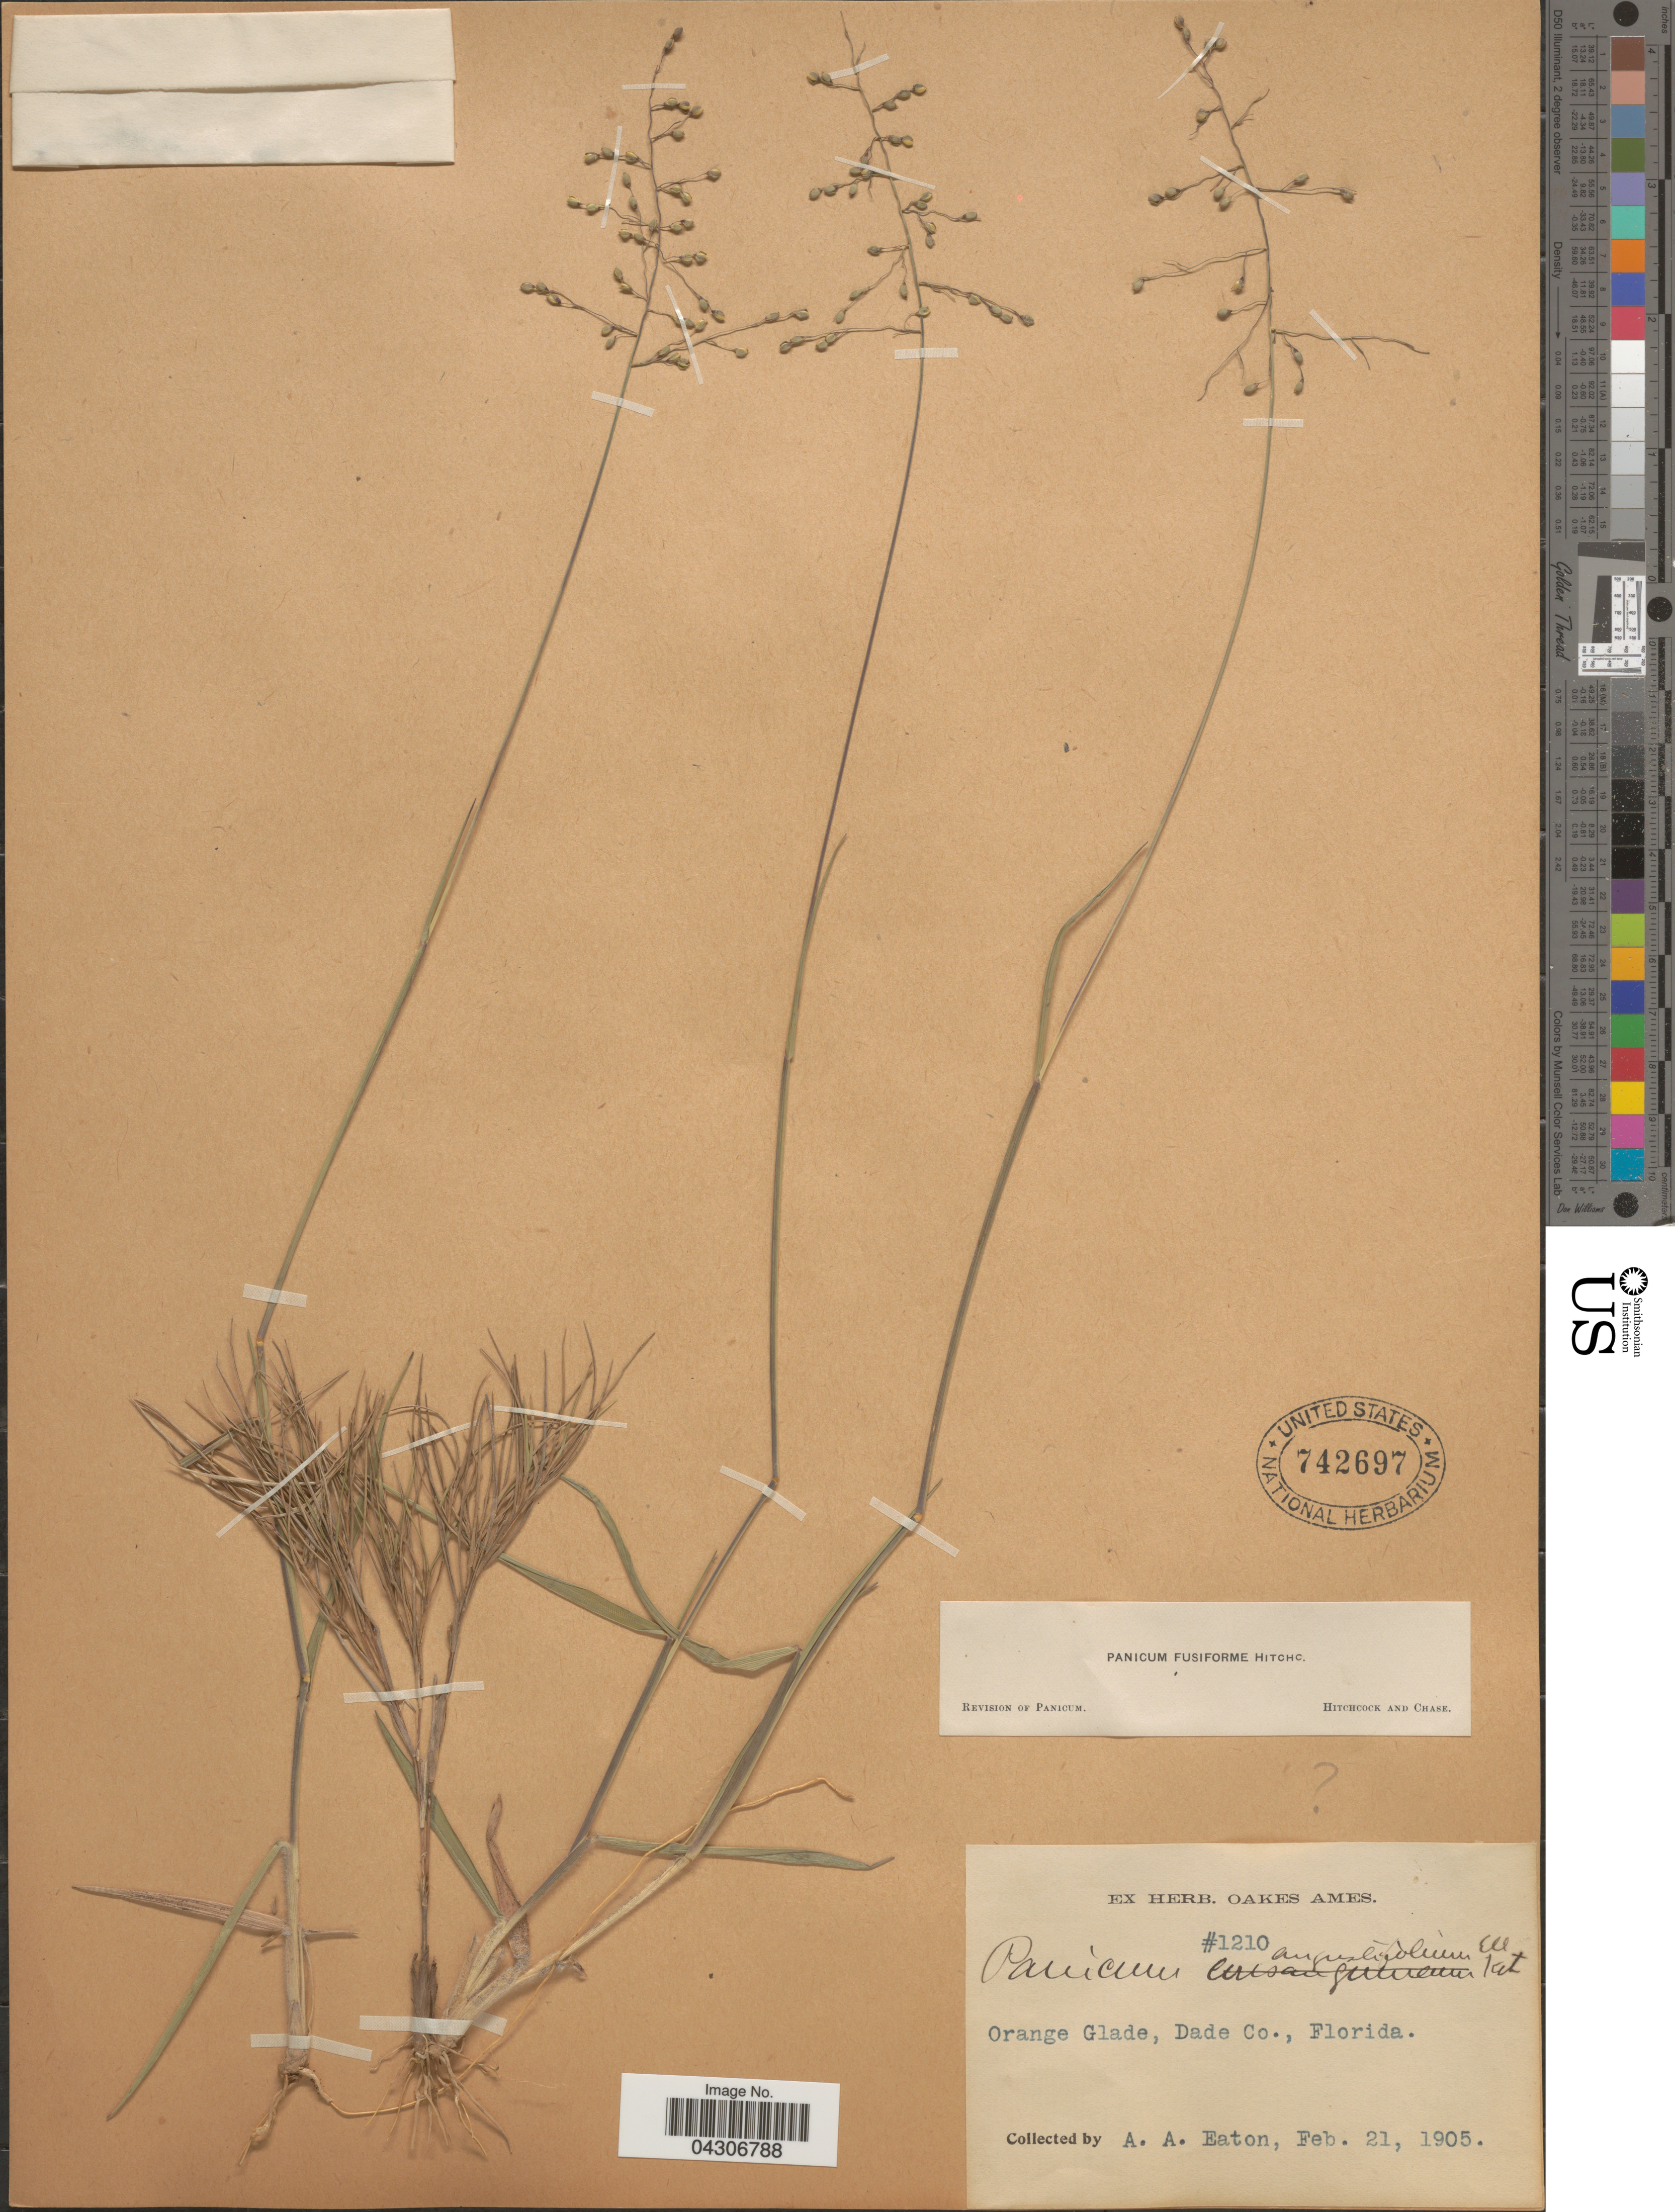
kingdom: Plantae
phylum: Tracheophyta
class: Liliopsida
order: Poales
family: Poaceae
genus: Dichanthelium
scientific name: Dichanthelium aciculare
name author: (Desv. ex Poir.) Gould & C.A. Clark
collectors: A. A. Eaton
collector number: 1210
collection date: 1905-02-21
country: United States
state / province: Florida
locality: Orange Glade, Dade Co.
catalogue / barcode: US 742697